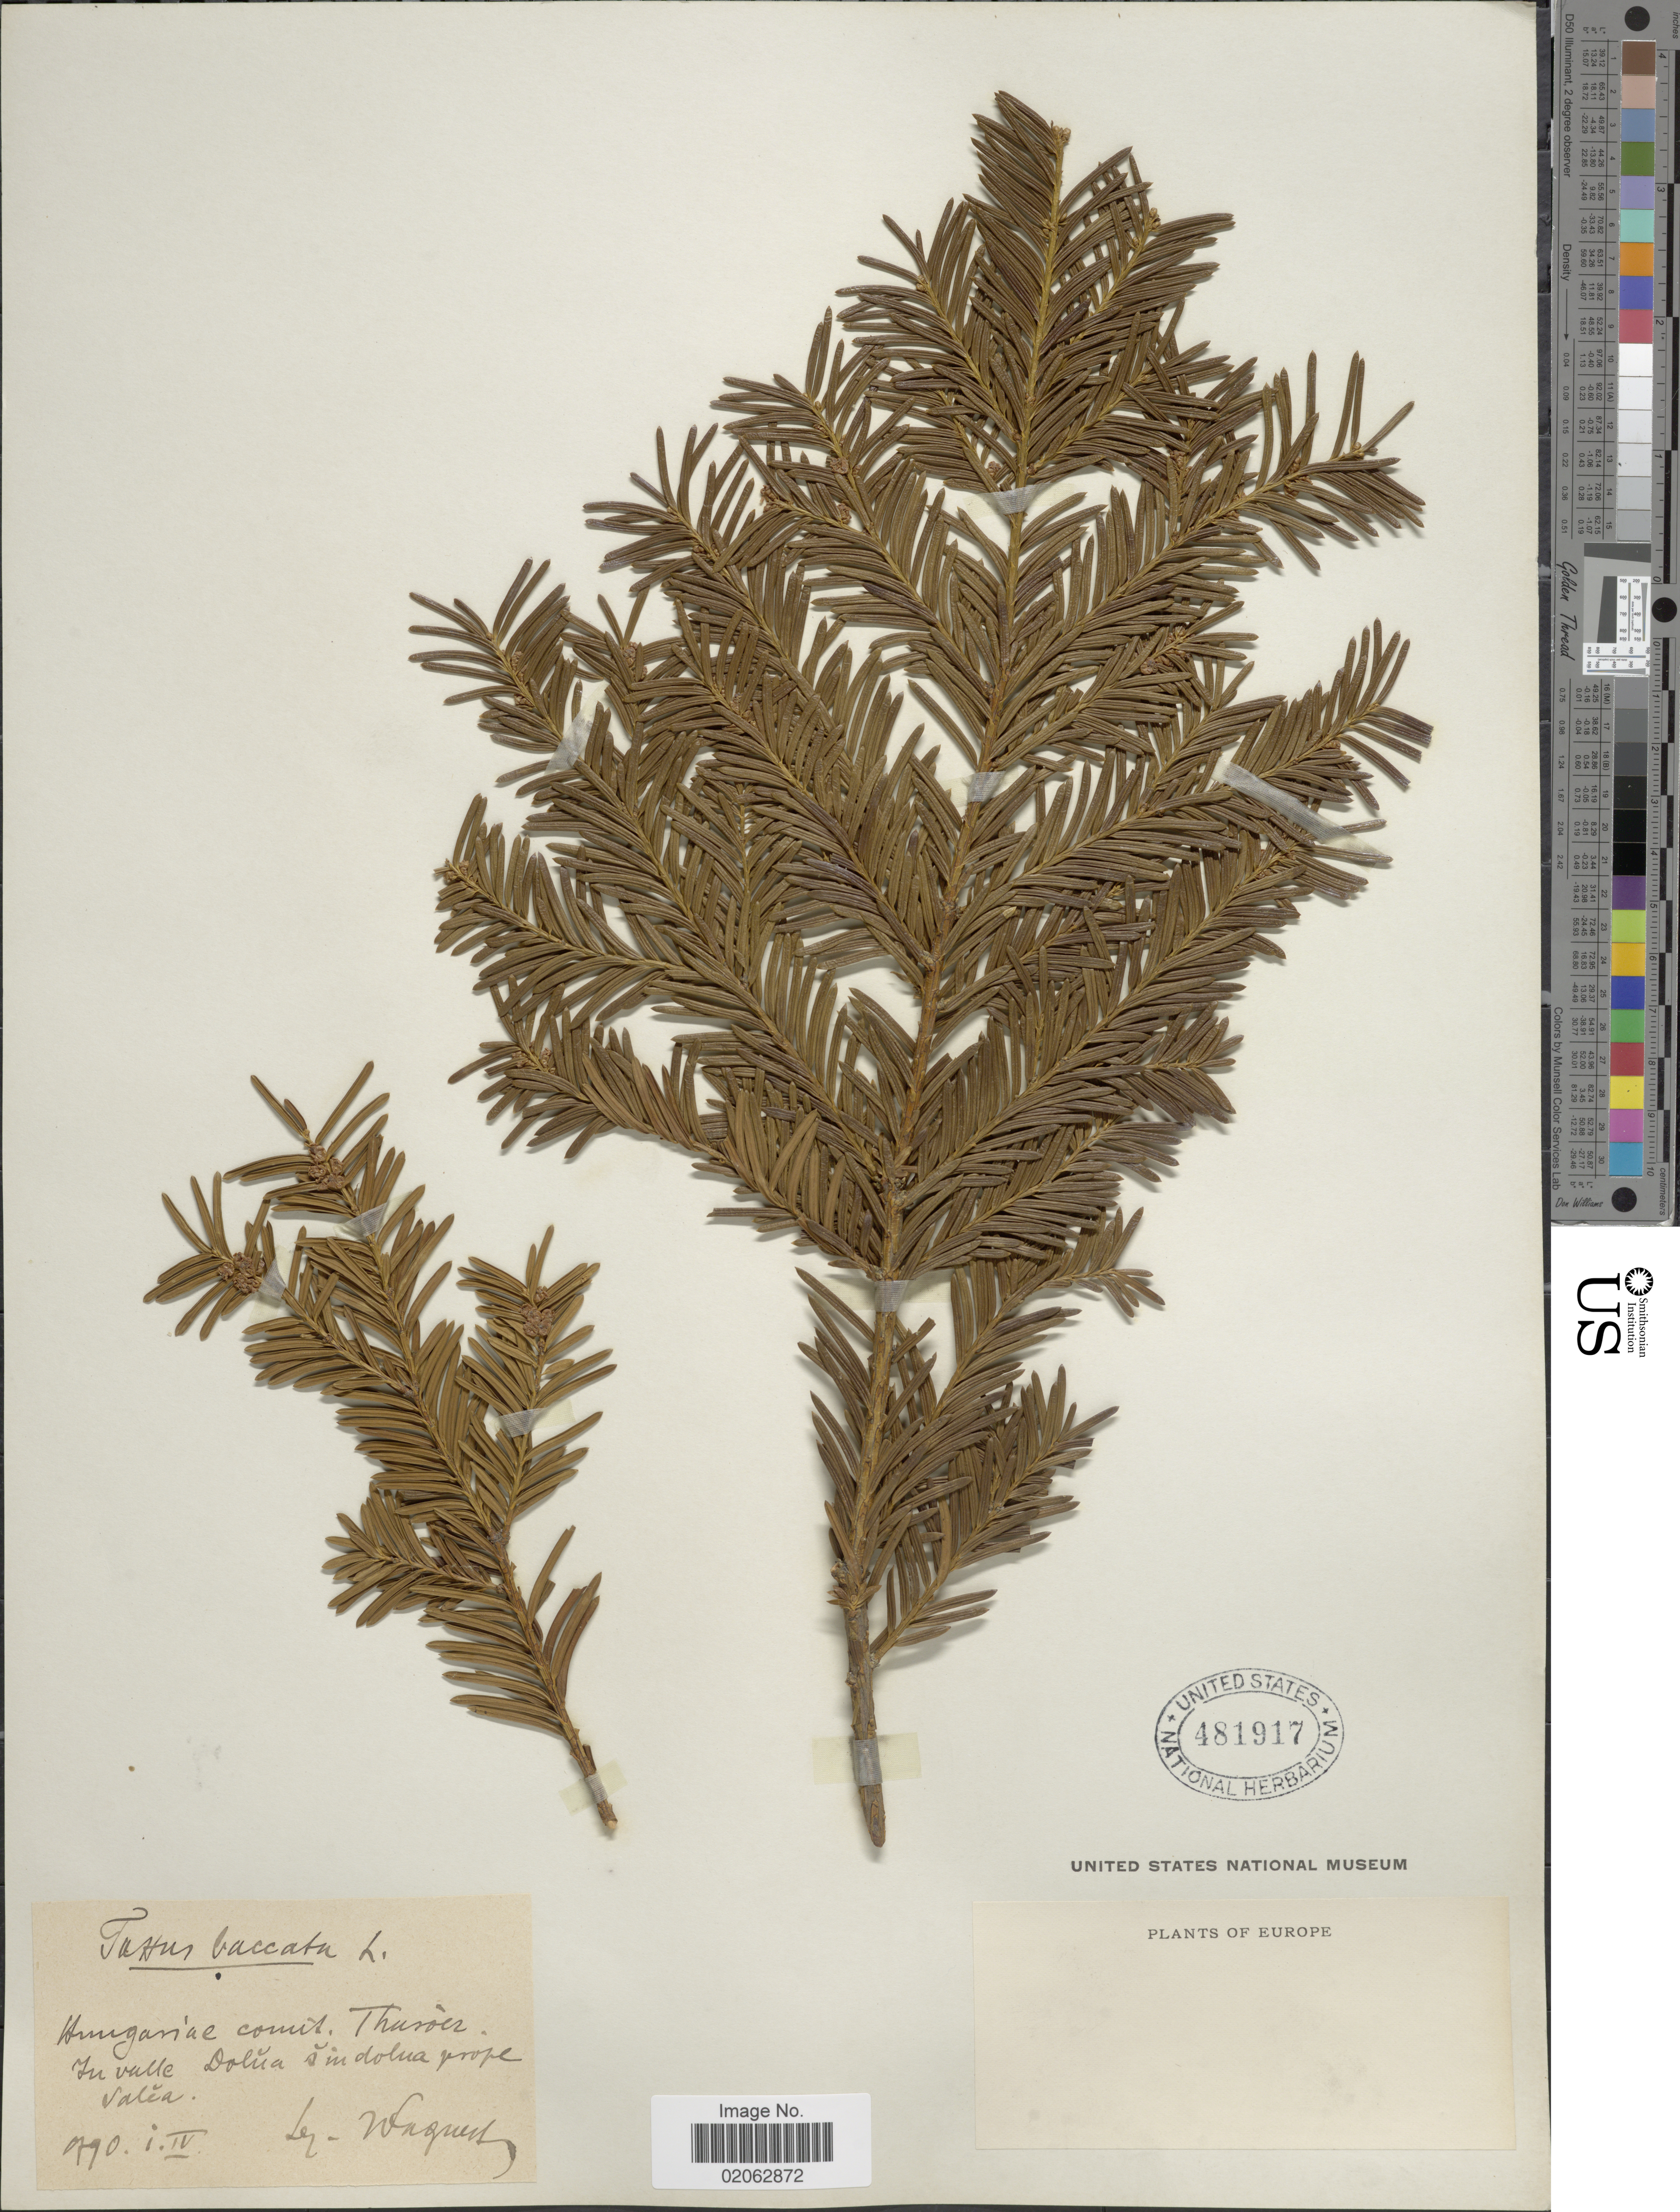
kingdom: Plantae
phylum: Tracheophyta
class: Pinopsida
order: Pinales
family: Taxaceae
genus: Taxus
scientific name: Taxus sp.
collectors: Wagners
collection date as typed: Transcribed d/m/y: 1/4/90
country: Hungary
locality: Hungariae comit. Thusoer. In valle Dolna s im dolna prope Valia. [interpreted]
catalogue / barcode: US 481917